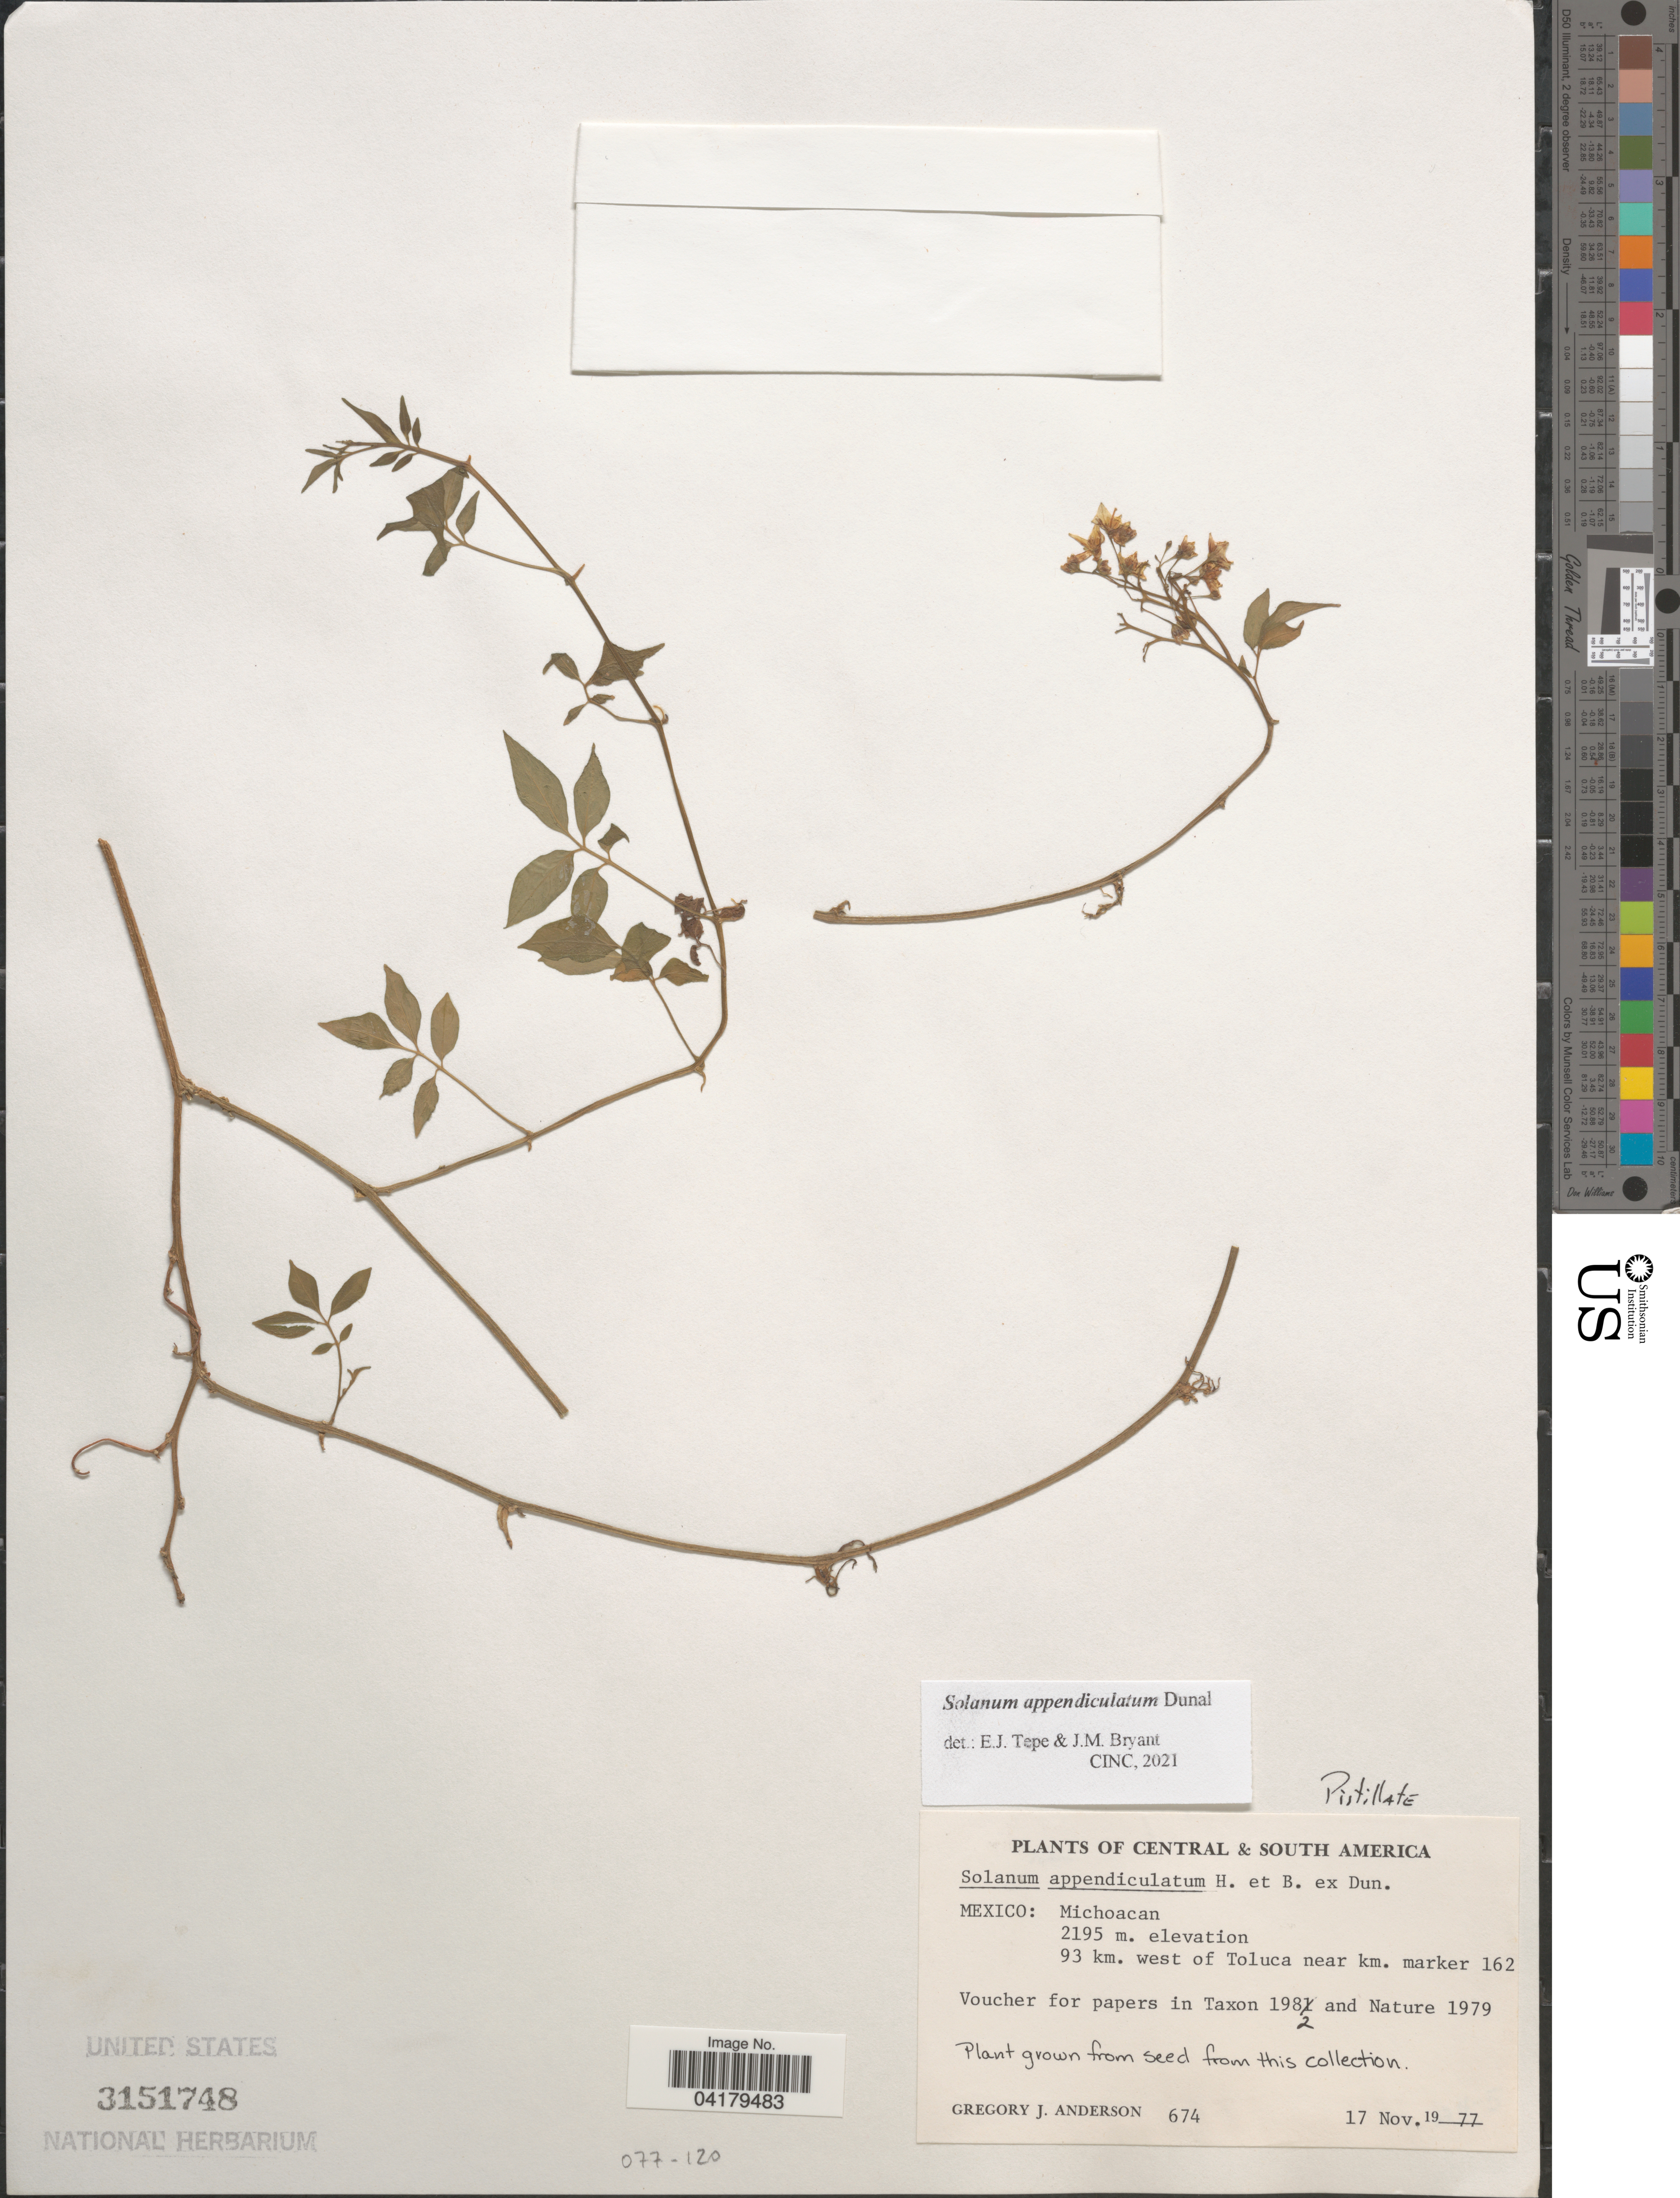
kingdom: Plantae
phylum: Tracheophyta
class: Magnoliopsida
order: Solanales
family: Solanaceae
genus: Solanum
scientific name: Solanum appendiculatum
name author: Humb. & Bonpl. ex Dunal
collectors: G. J. Anderson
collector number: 674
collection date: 1977-11-17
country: Mexico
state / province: Michoacán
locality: Central & South America. 93 km. west of Toluca near km. marker 162.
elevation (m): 2195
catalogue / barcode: US 3151748